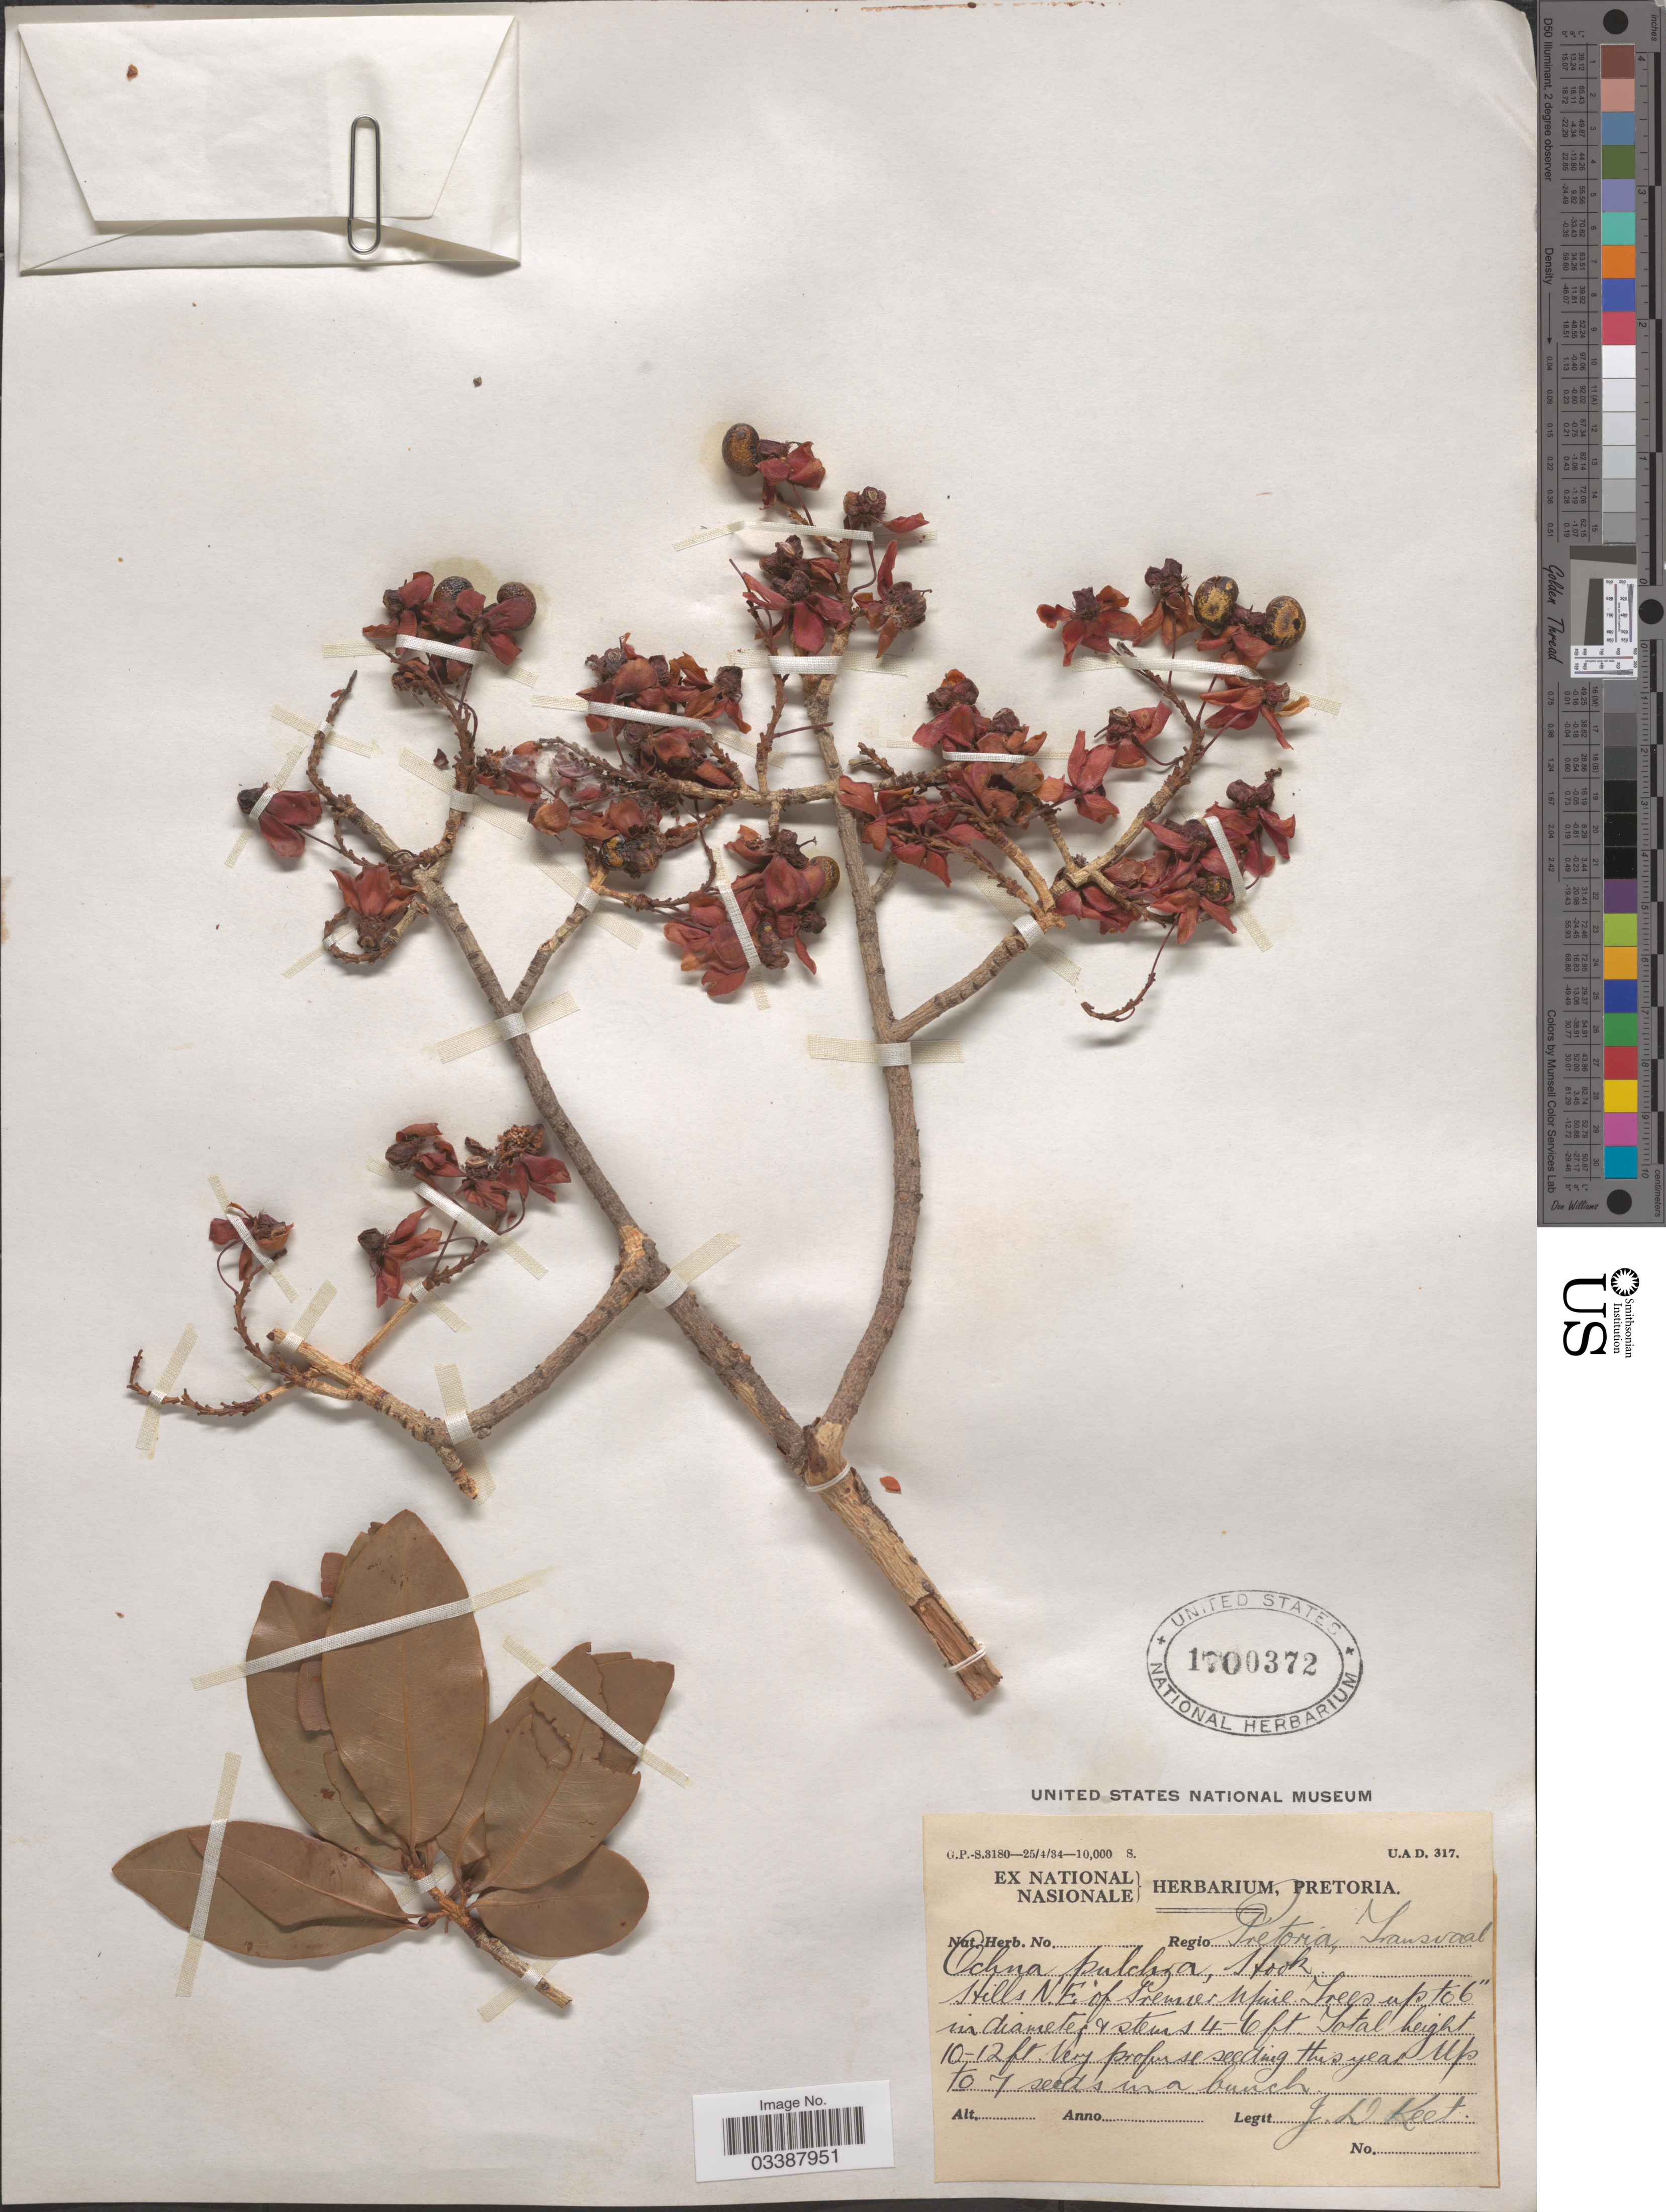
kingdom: Plantae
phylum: Tracheophyta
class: Magnoliopsida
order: Malpighiales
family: Ochnaceae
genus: Ochna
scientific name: Ochna pulchra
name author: Hook.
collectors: J. Keet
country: South Africa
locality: Regio Pretoria, Transvaal. Hills N.E. of Premier Nfuil [interpreted].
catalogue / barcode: US 1700372